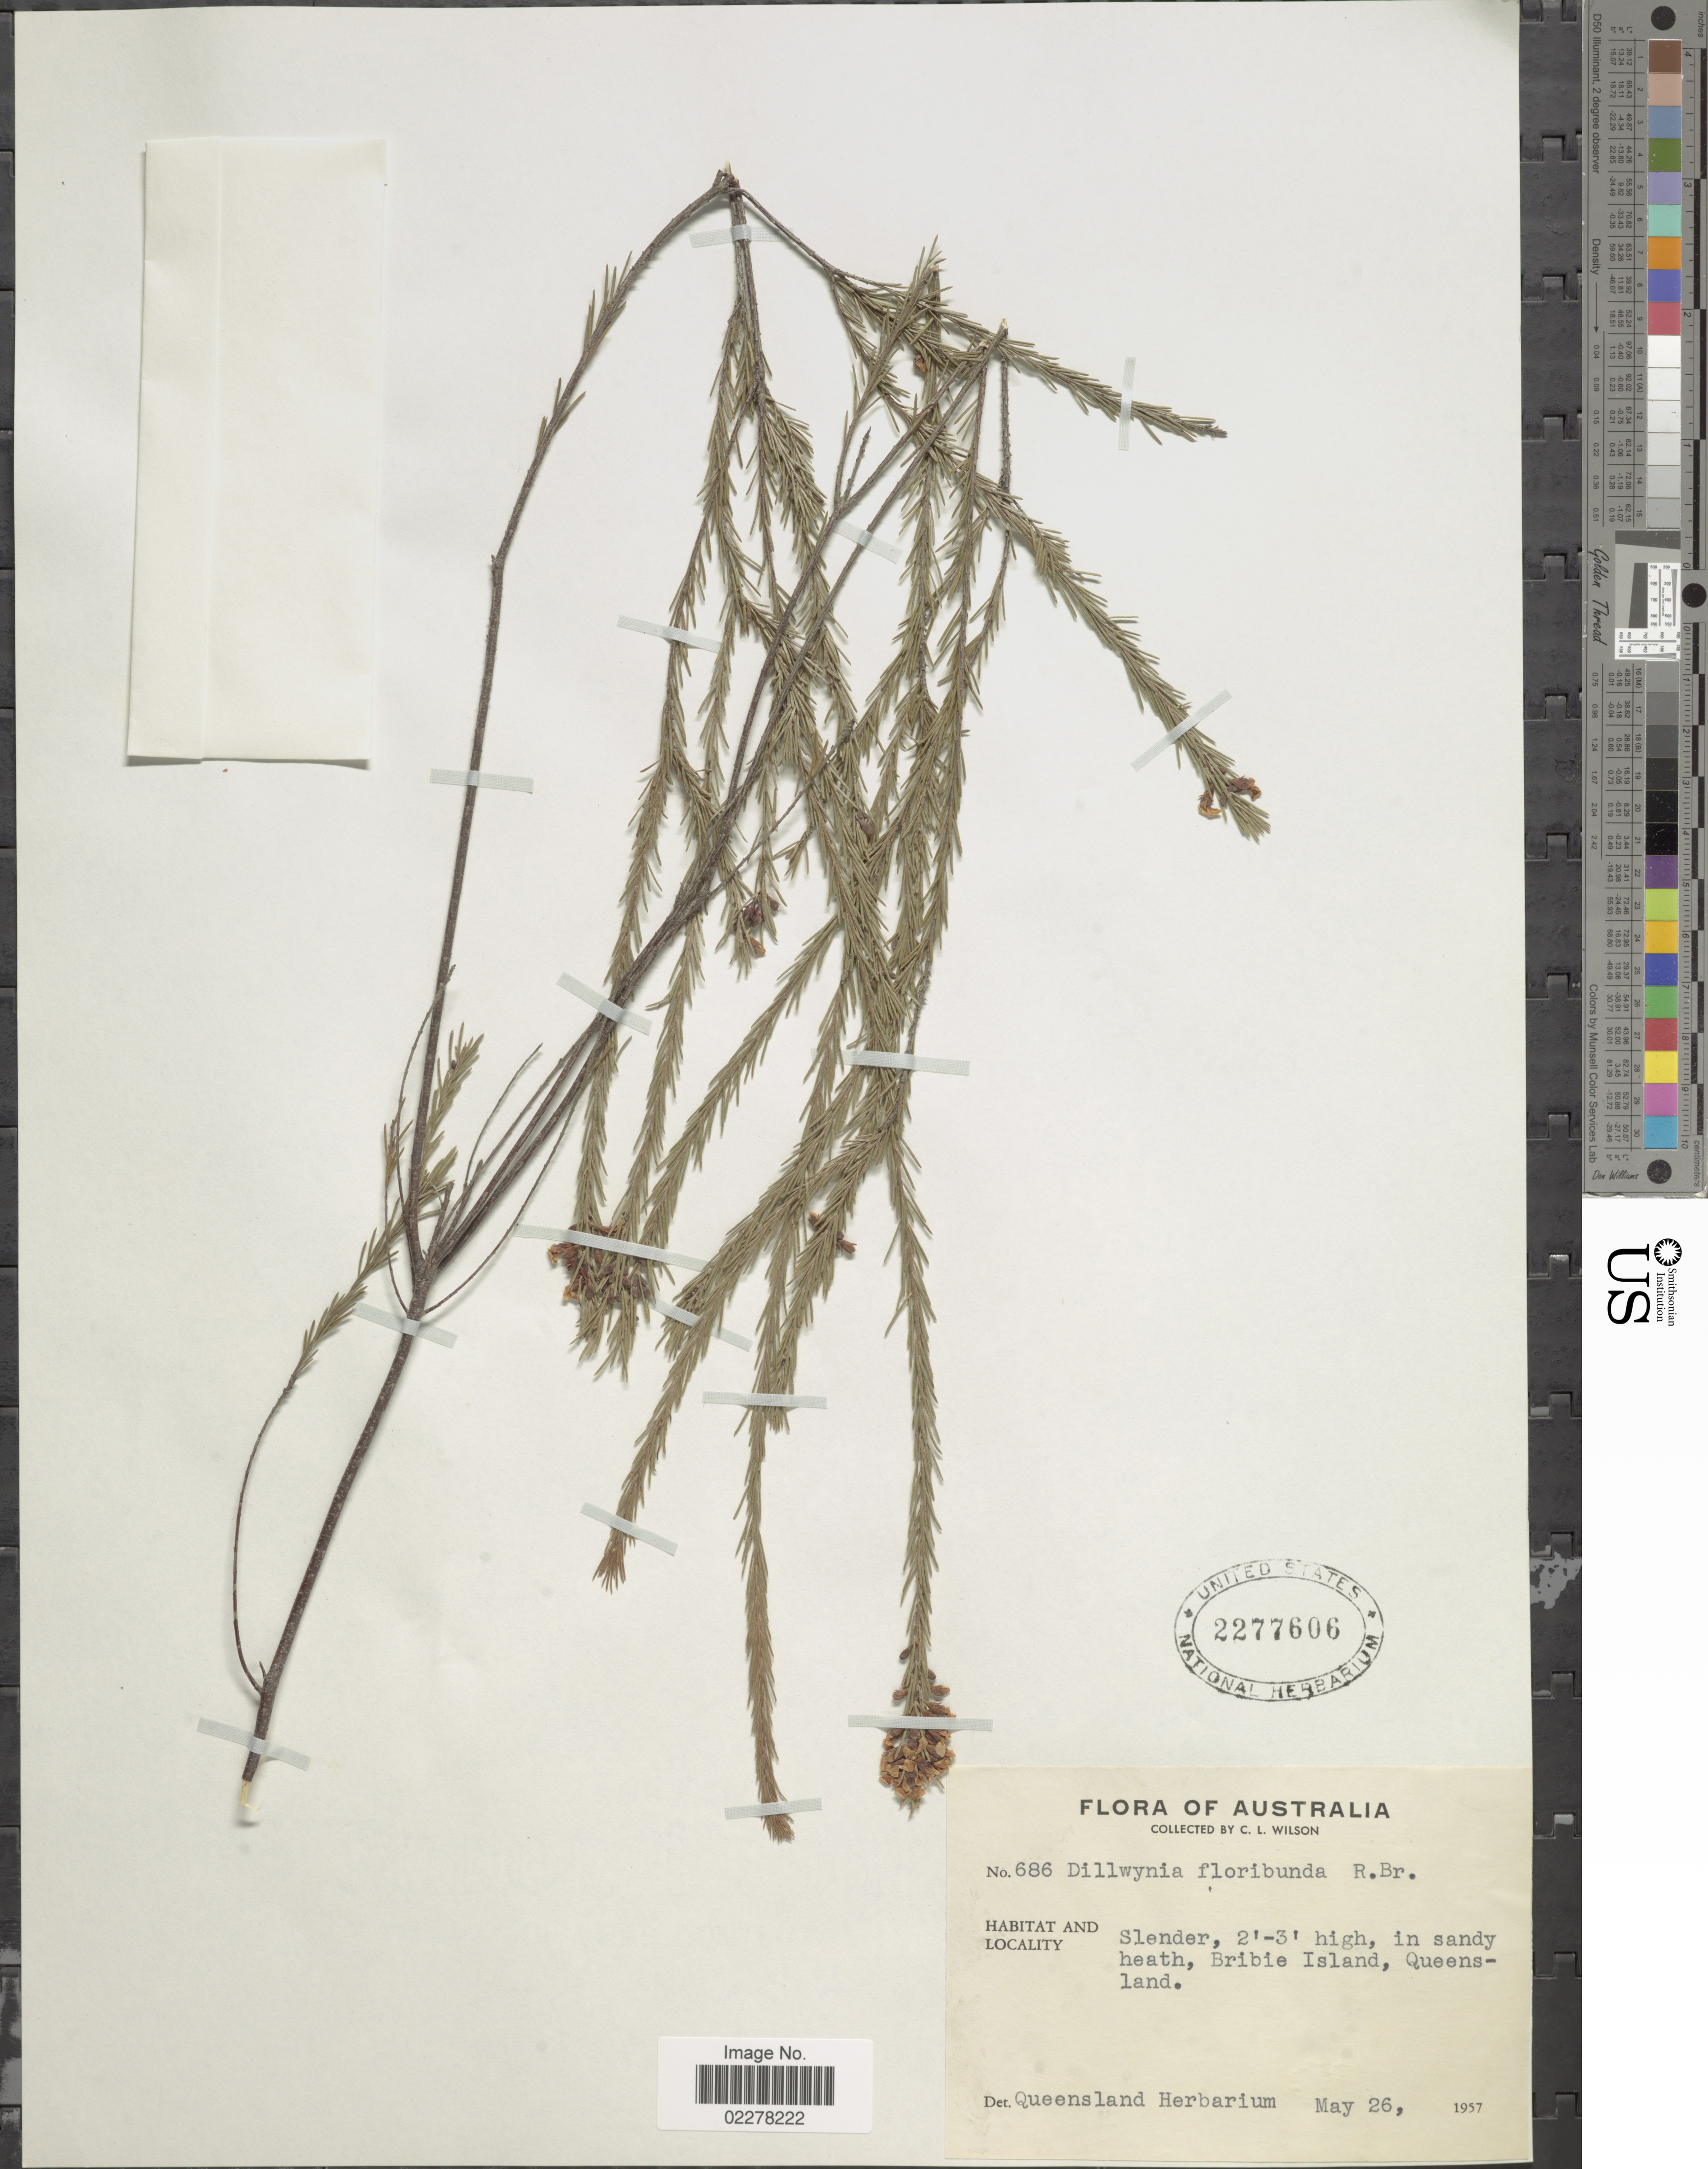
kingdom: Plantae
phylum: Tracheophyta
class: Magnoliopsida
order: Fabales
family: Fabaceae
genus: Dillwynia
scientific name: Dillwynia floribunda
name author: Sm.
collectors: C. L. Wilson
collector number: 686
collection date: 1957-05-26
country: Australia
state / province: Queensland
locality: In sandy heath, Bribie Island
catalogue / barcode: US 2277606